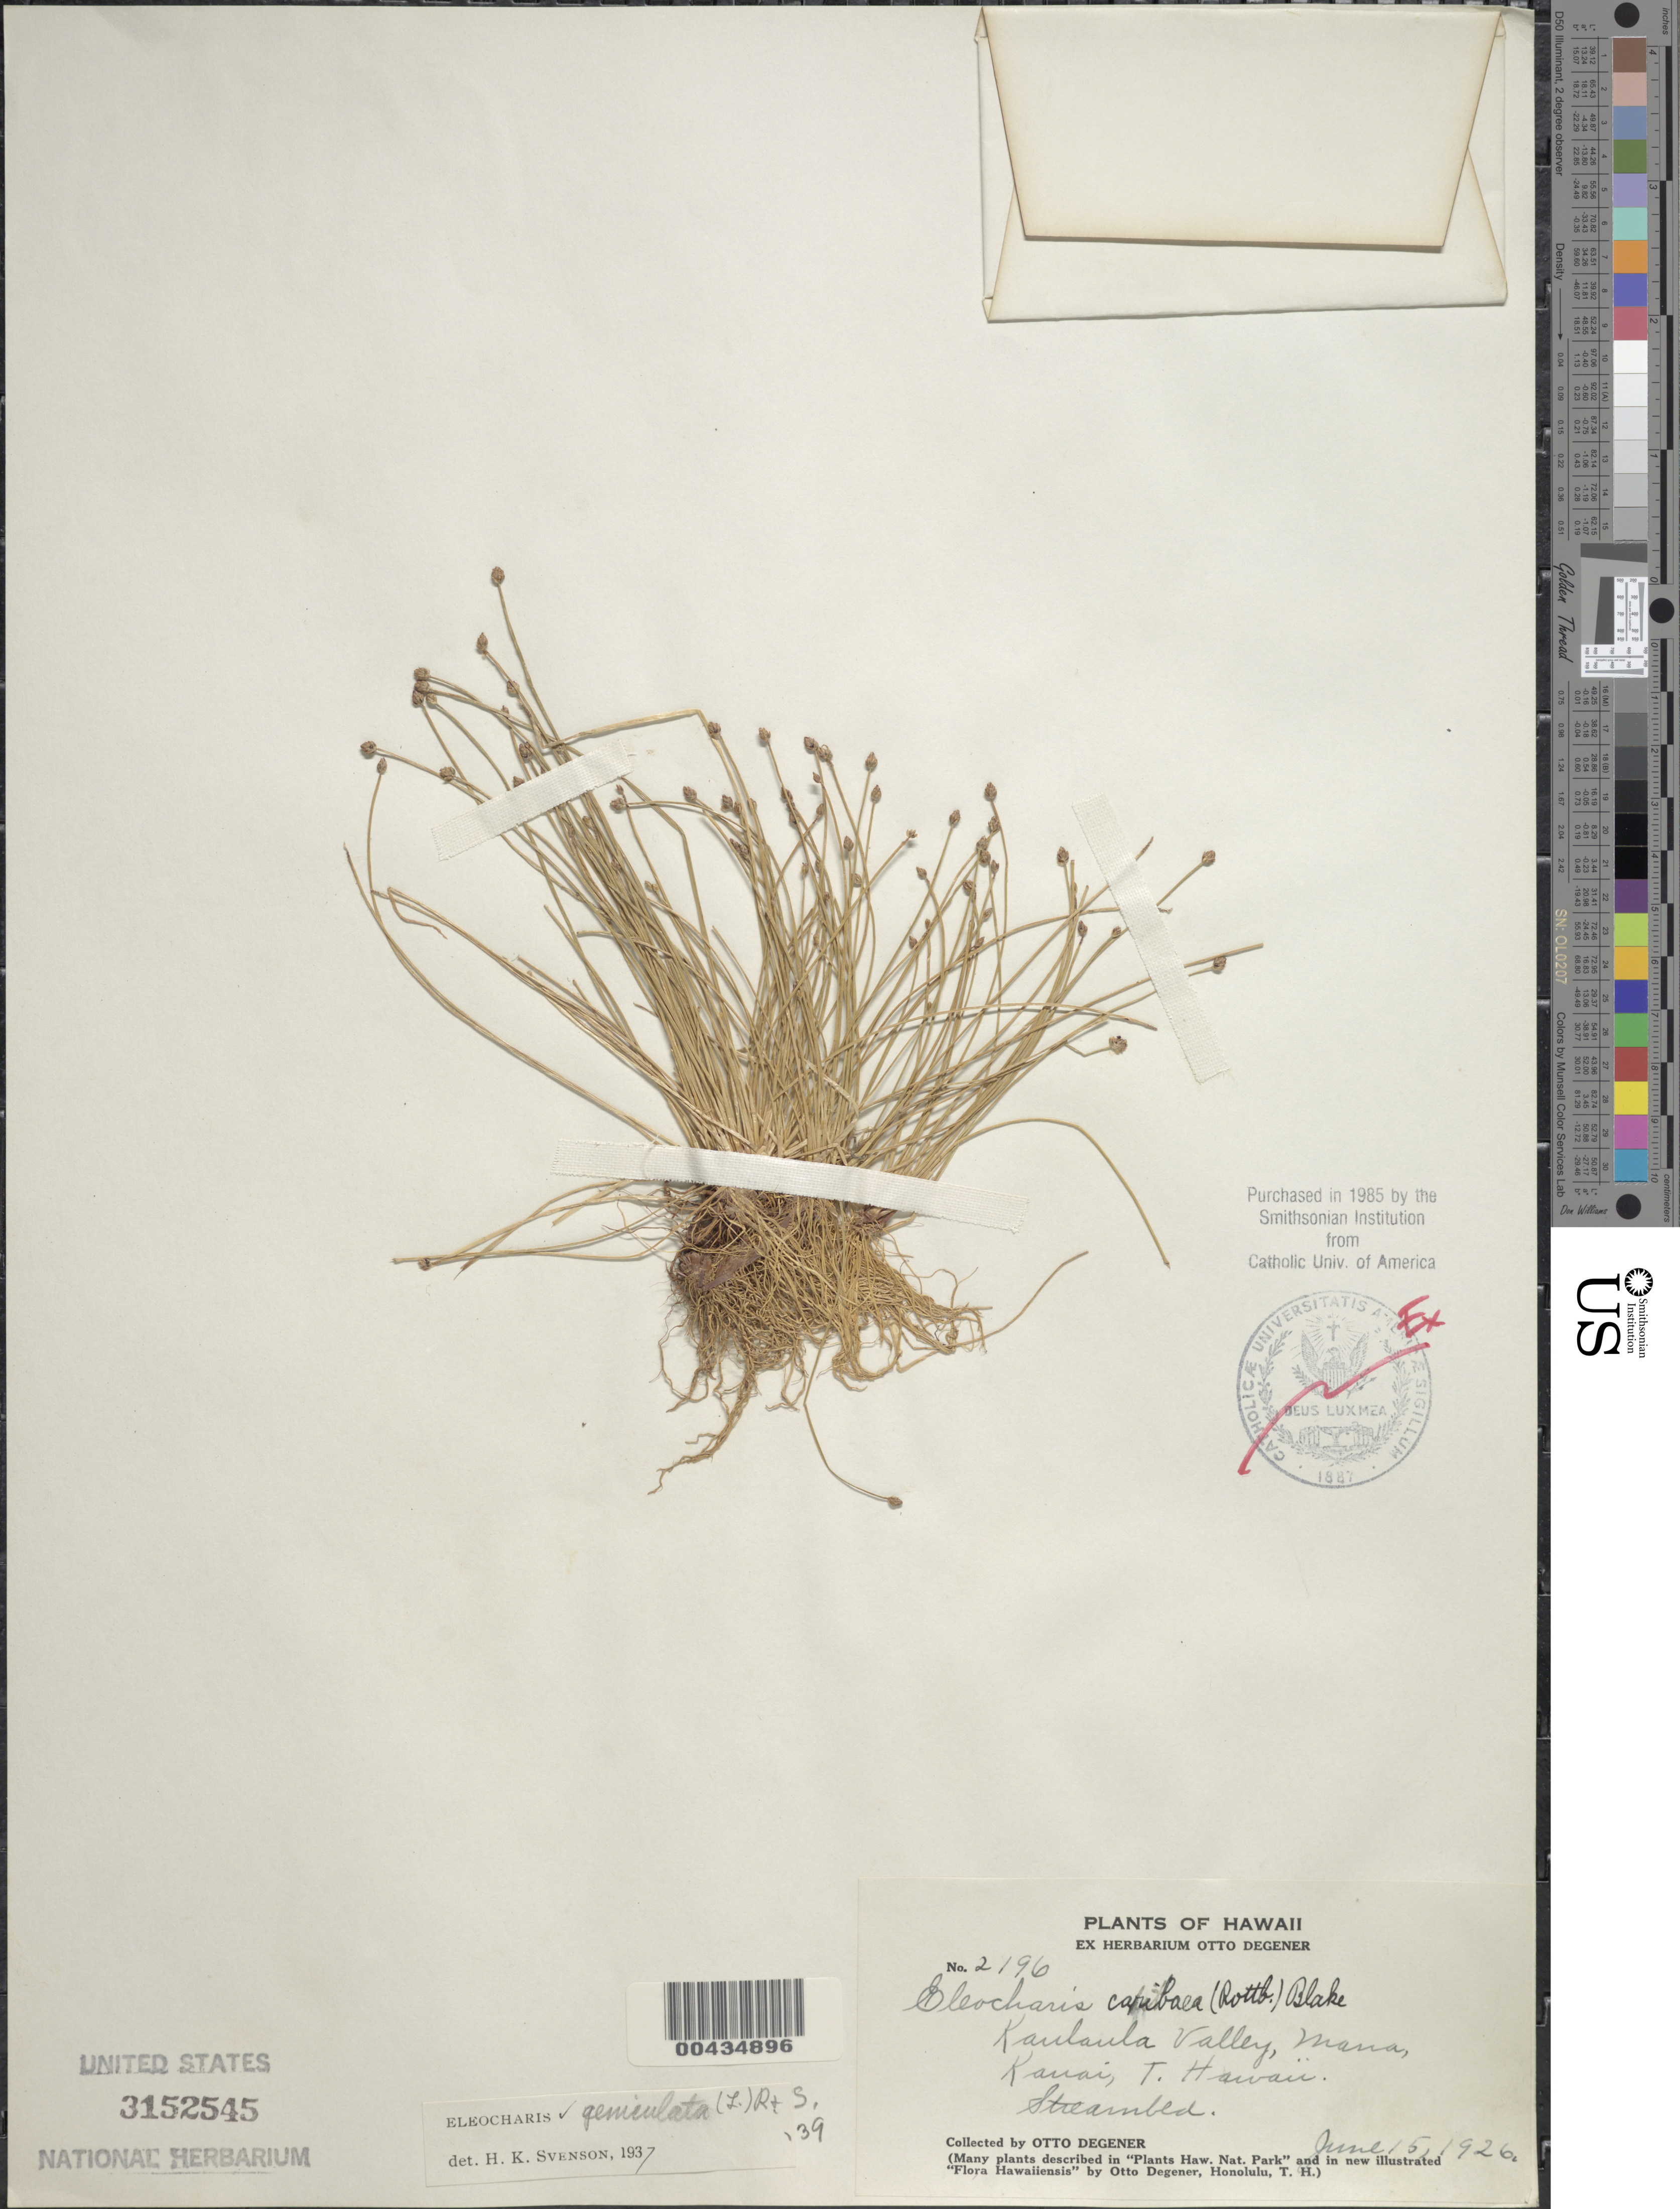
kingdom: Plantae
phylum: Tracheophyta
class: Liliopsida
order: Poales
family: Cyperaceae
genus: Eleocharis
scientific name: Eleocharis geniculata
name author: (L.) Roem. & Schult.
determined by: Svenson, Henry K.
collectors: O. Degener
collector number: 2196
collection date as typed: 15 Jun 1926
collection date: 1926-06-15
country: United States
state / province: Hawaii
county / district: Kauai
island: Kaua'i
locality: Kaulaula Valley, Mana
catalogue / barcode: US 3152545